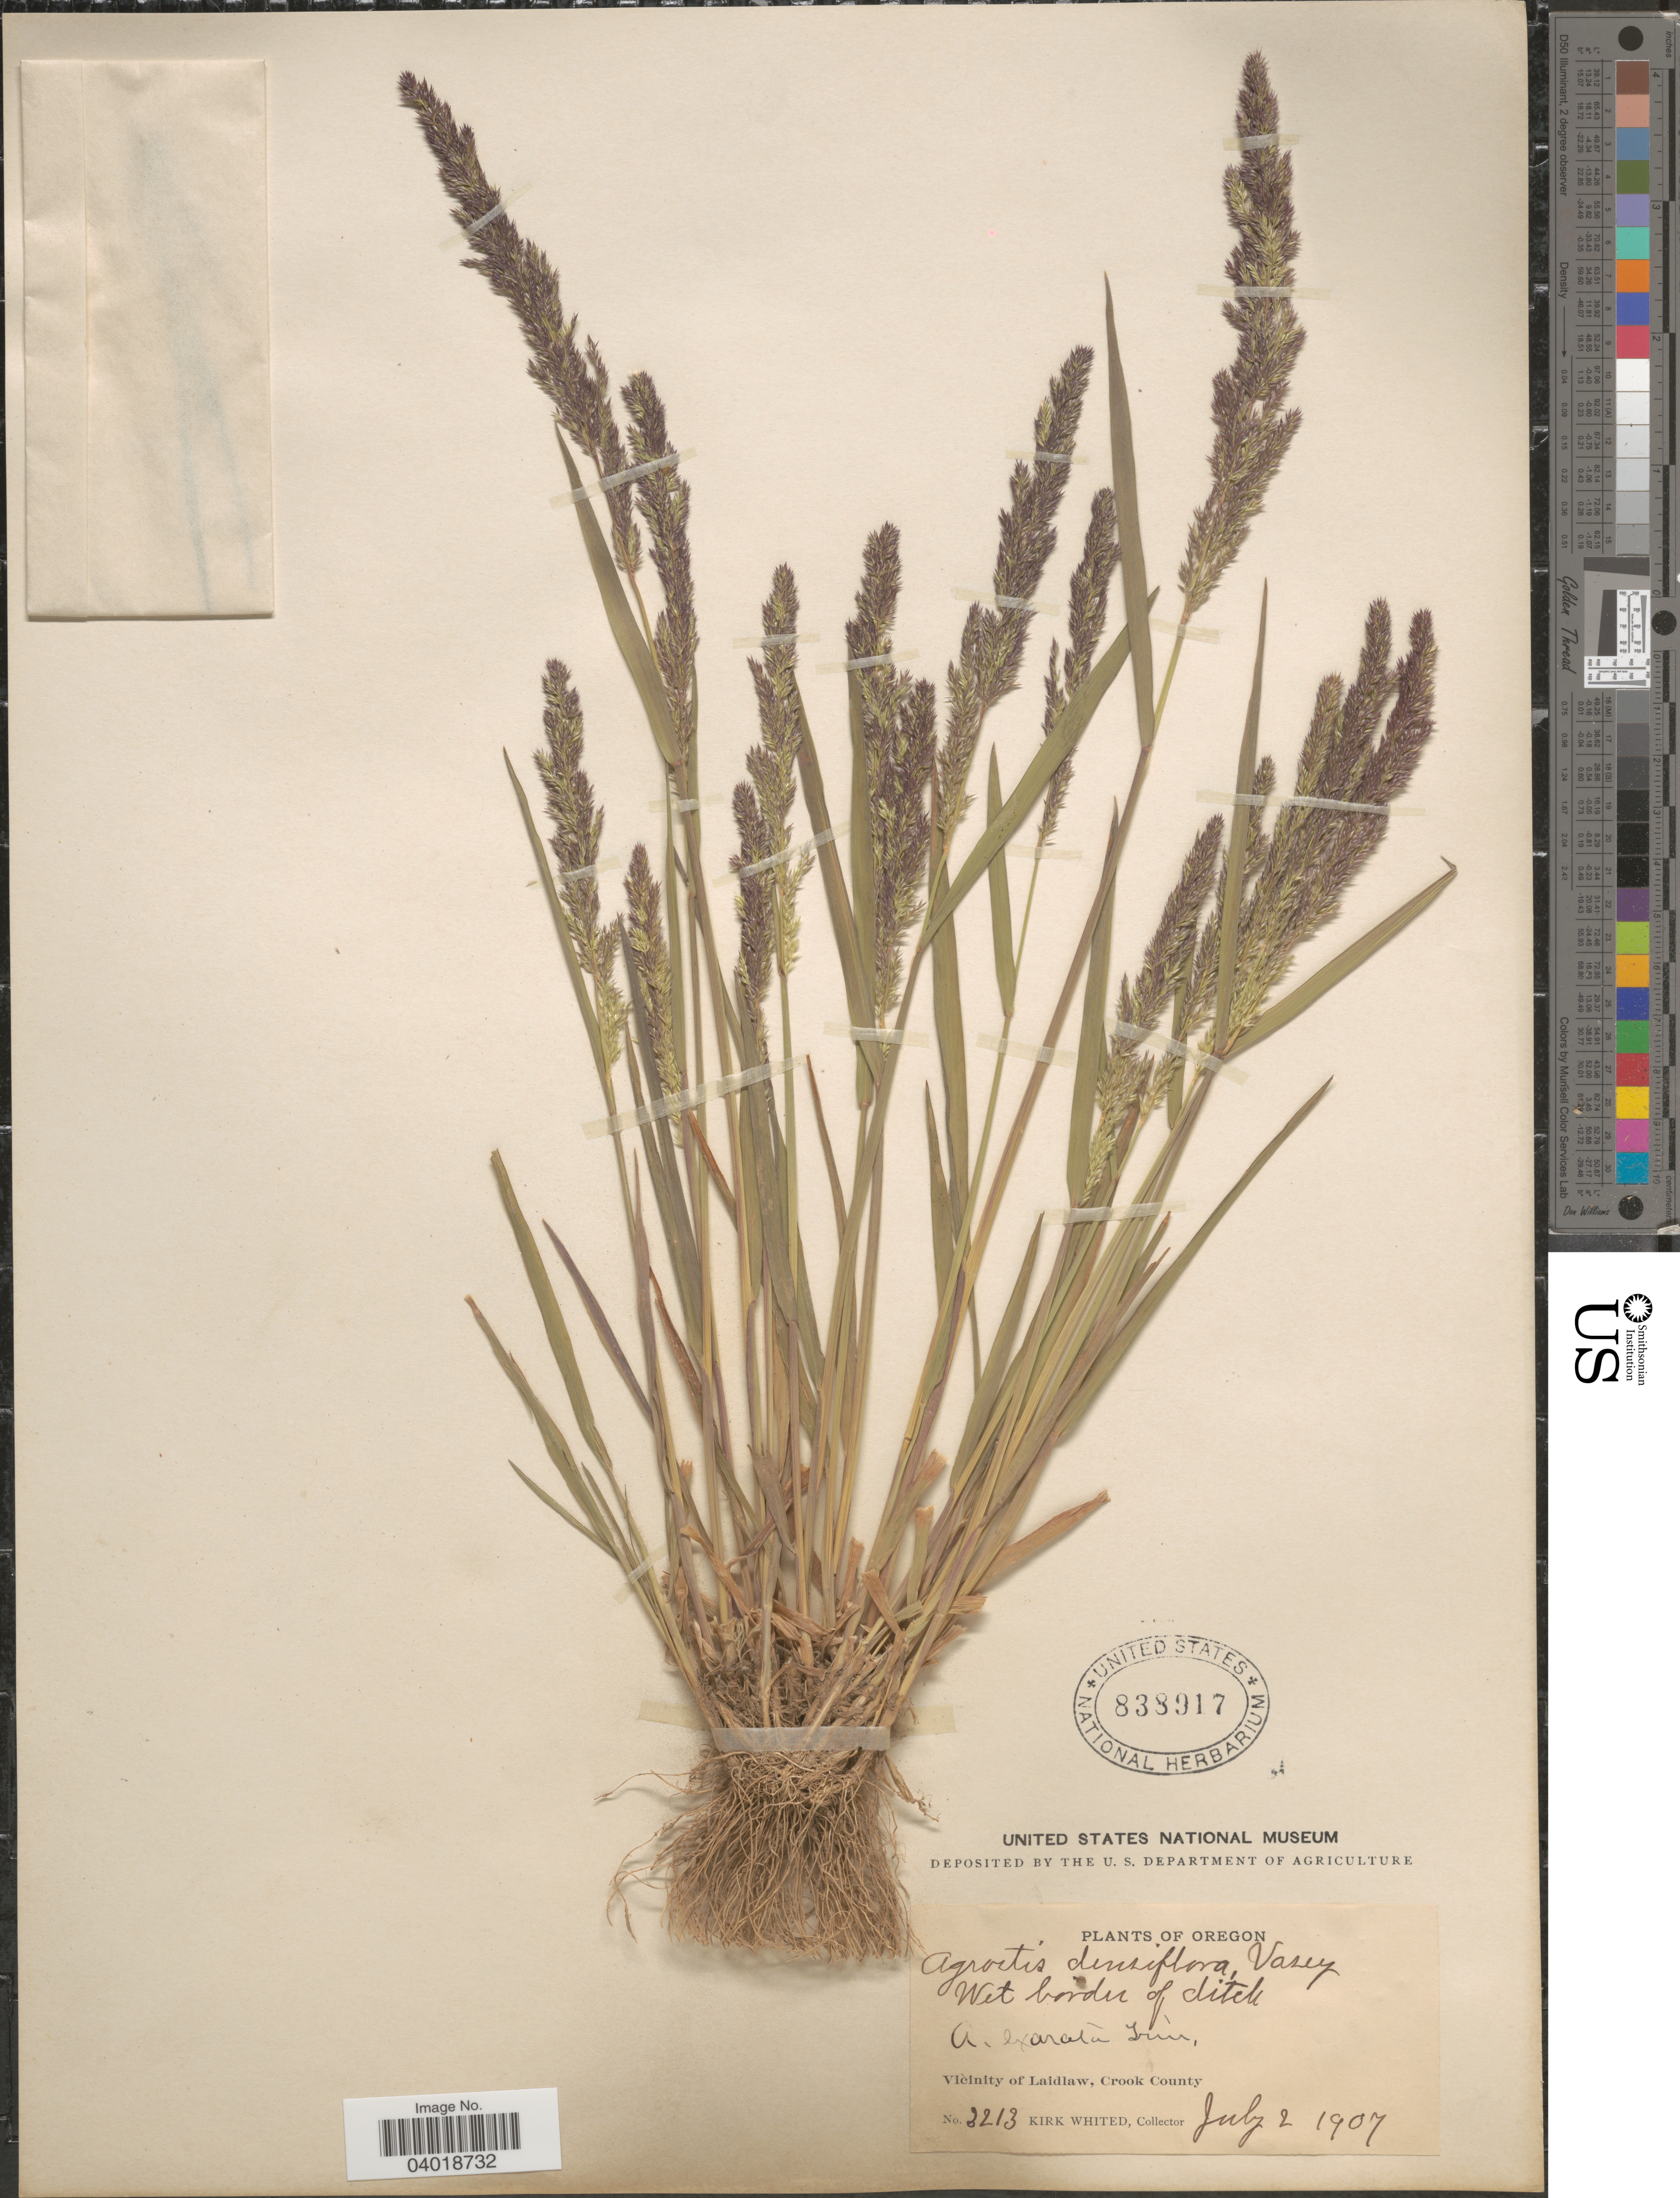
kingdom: Plantae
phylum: Tracheophyta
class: Liliopsida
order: Poales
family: Poaceae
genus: Agrostis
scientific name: Agrostis exarata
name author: Trin.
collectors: K. Whited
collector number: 3213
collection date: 1907-07-02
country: United States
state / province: Oregon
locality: Wet border of ditch. Vicinity of Laidlaw, Crook County.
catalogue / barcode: US 838917